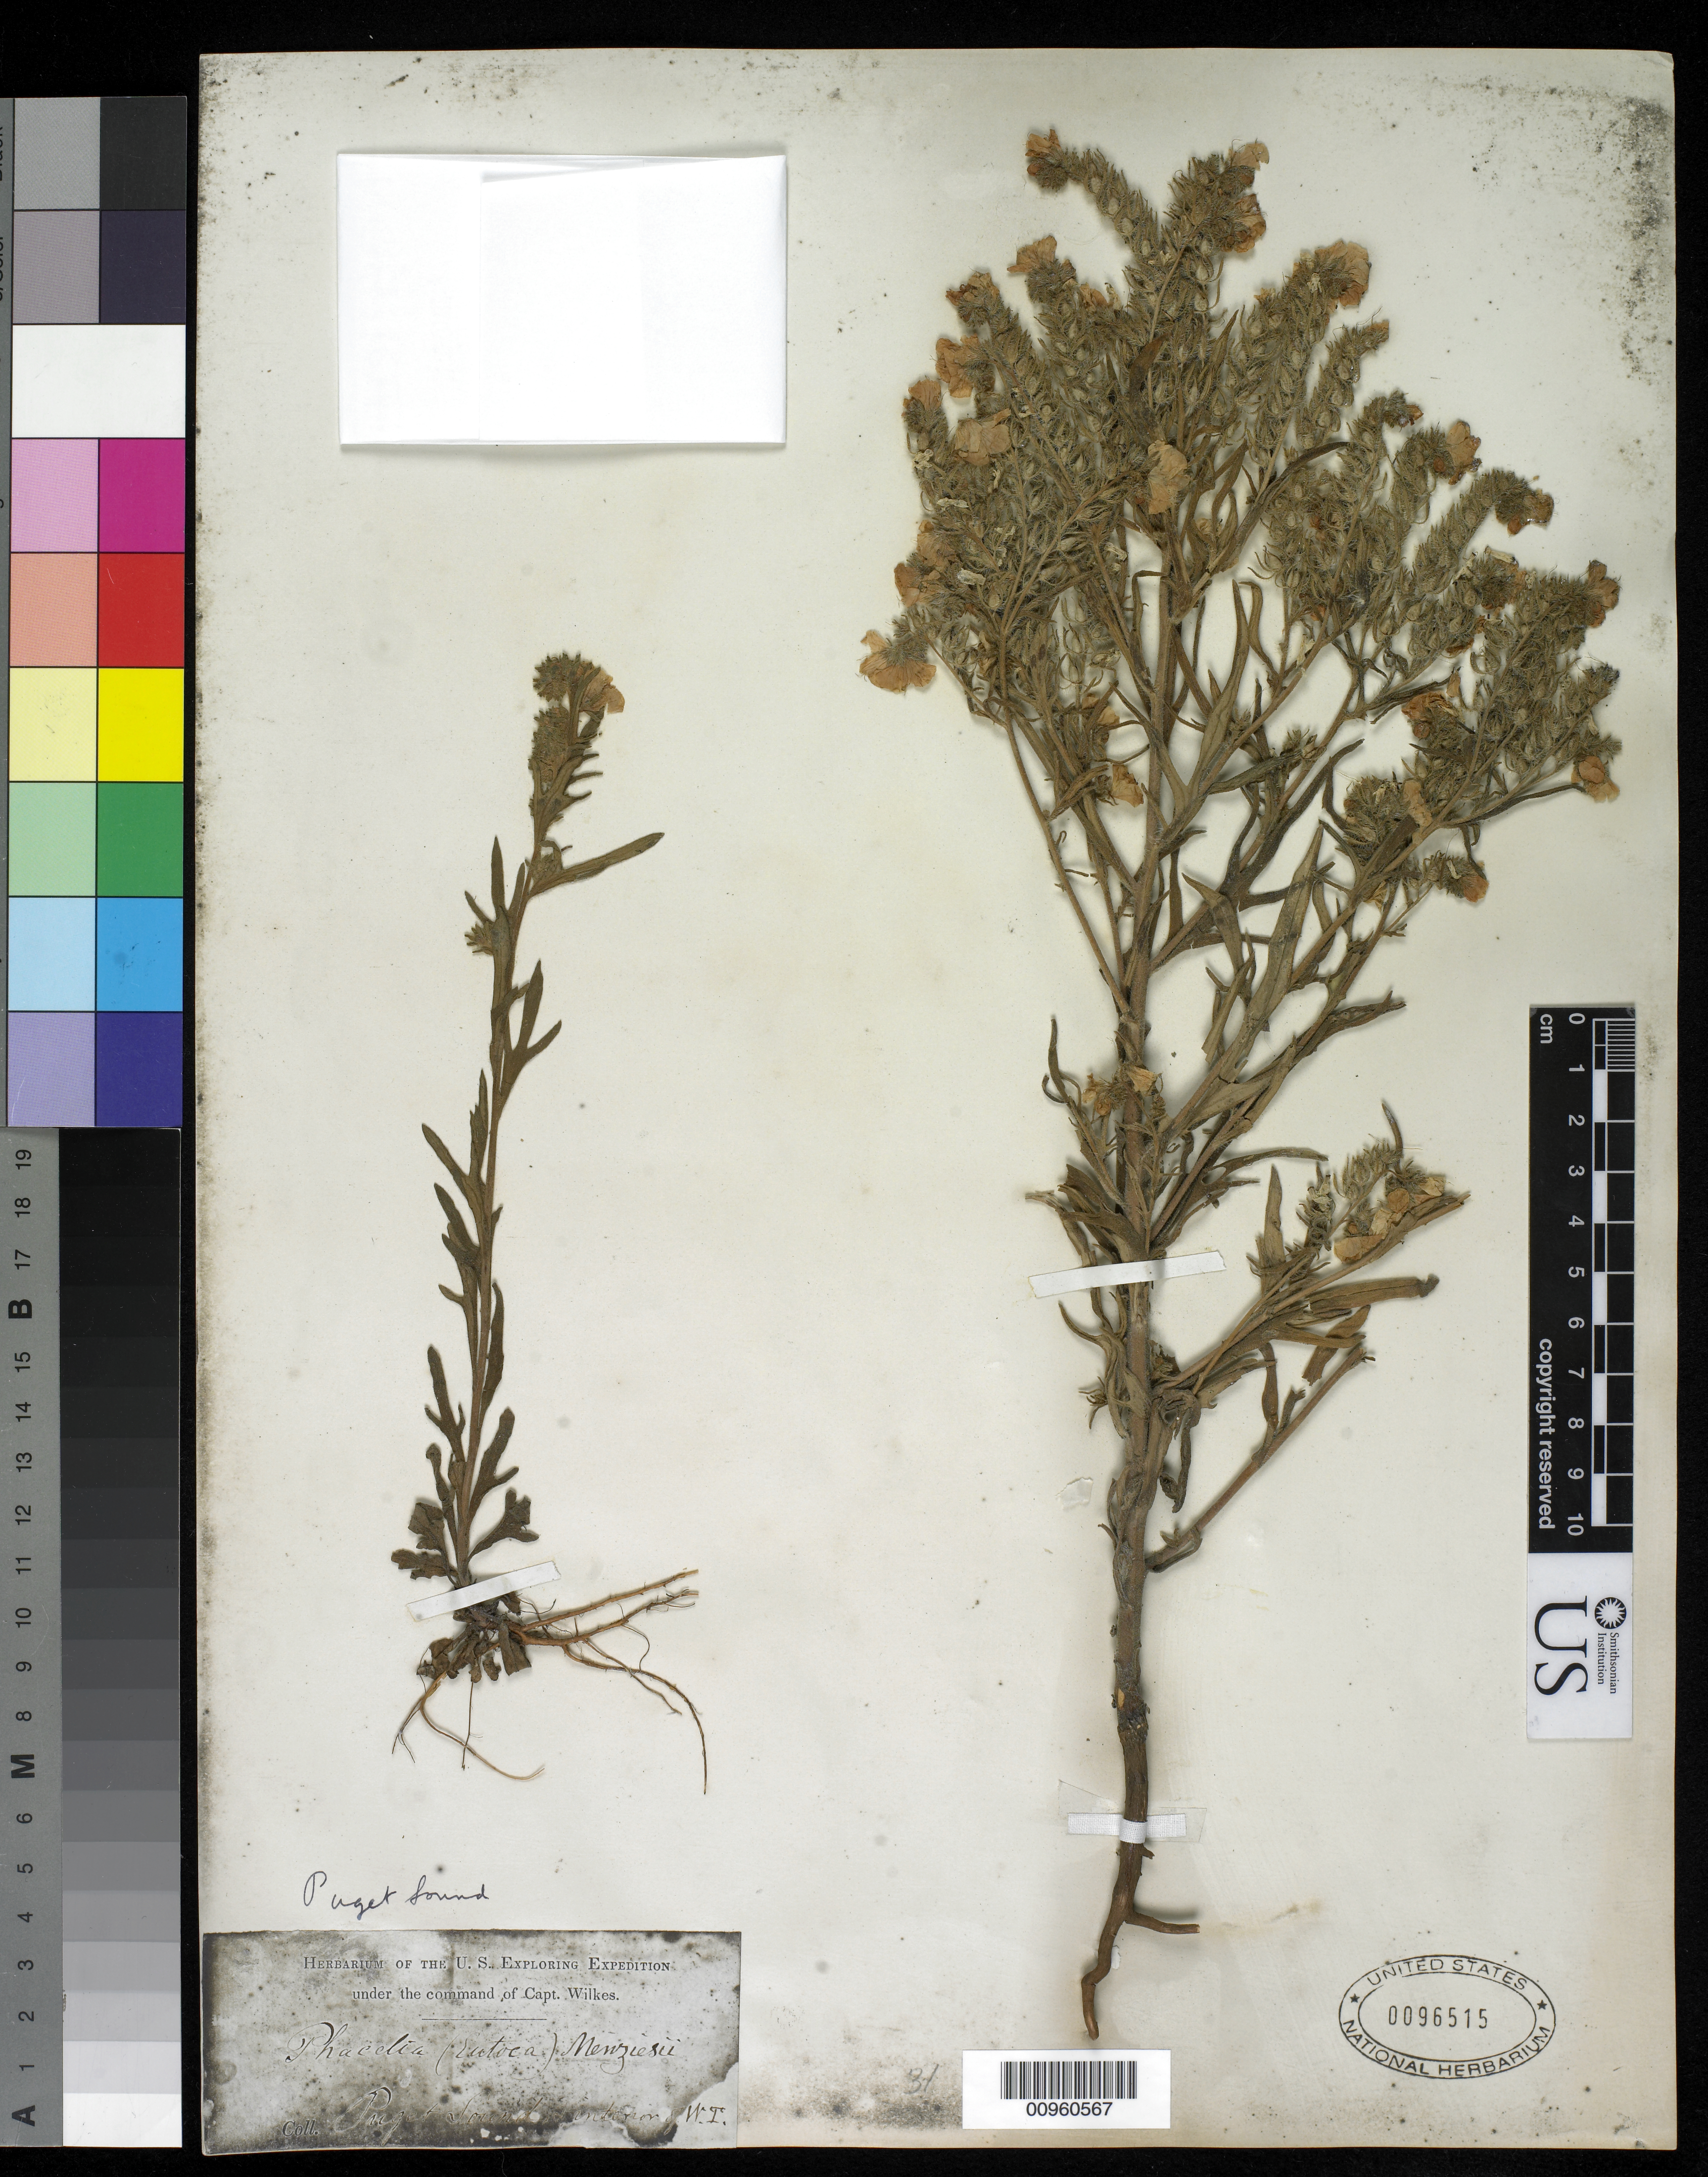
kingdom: Plantae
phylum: Tracheophyta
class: Magnoliopsida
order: Boraginales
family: Hydrophyllaceae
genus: Phacelia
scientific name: Phacelia linearis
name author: (Pursh) Holz.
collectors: Wilkes Explor. Exped.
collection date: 1838/1842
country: United States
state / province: Washington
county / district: King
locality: Puget Sound & Interior of W.T.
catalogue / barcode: US 96515